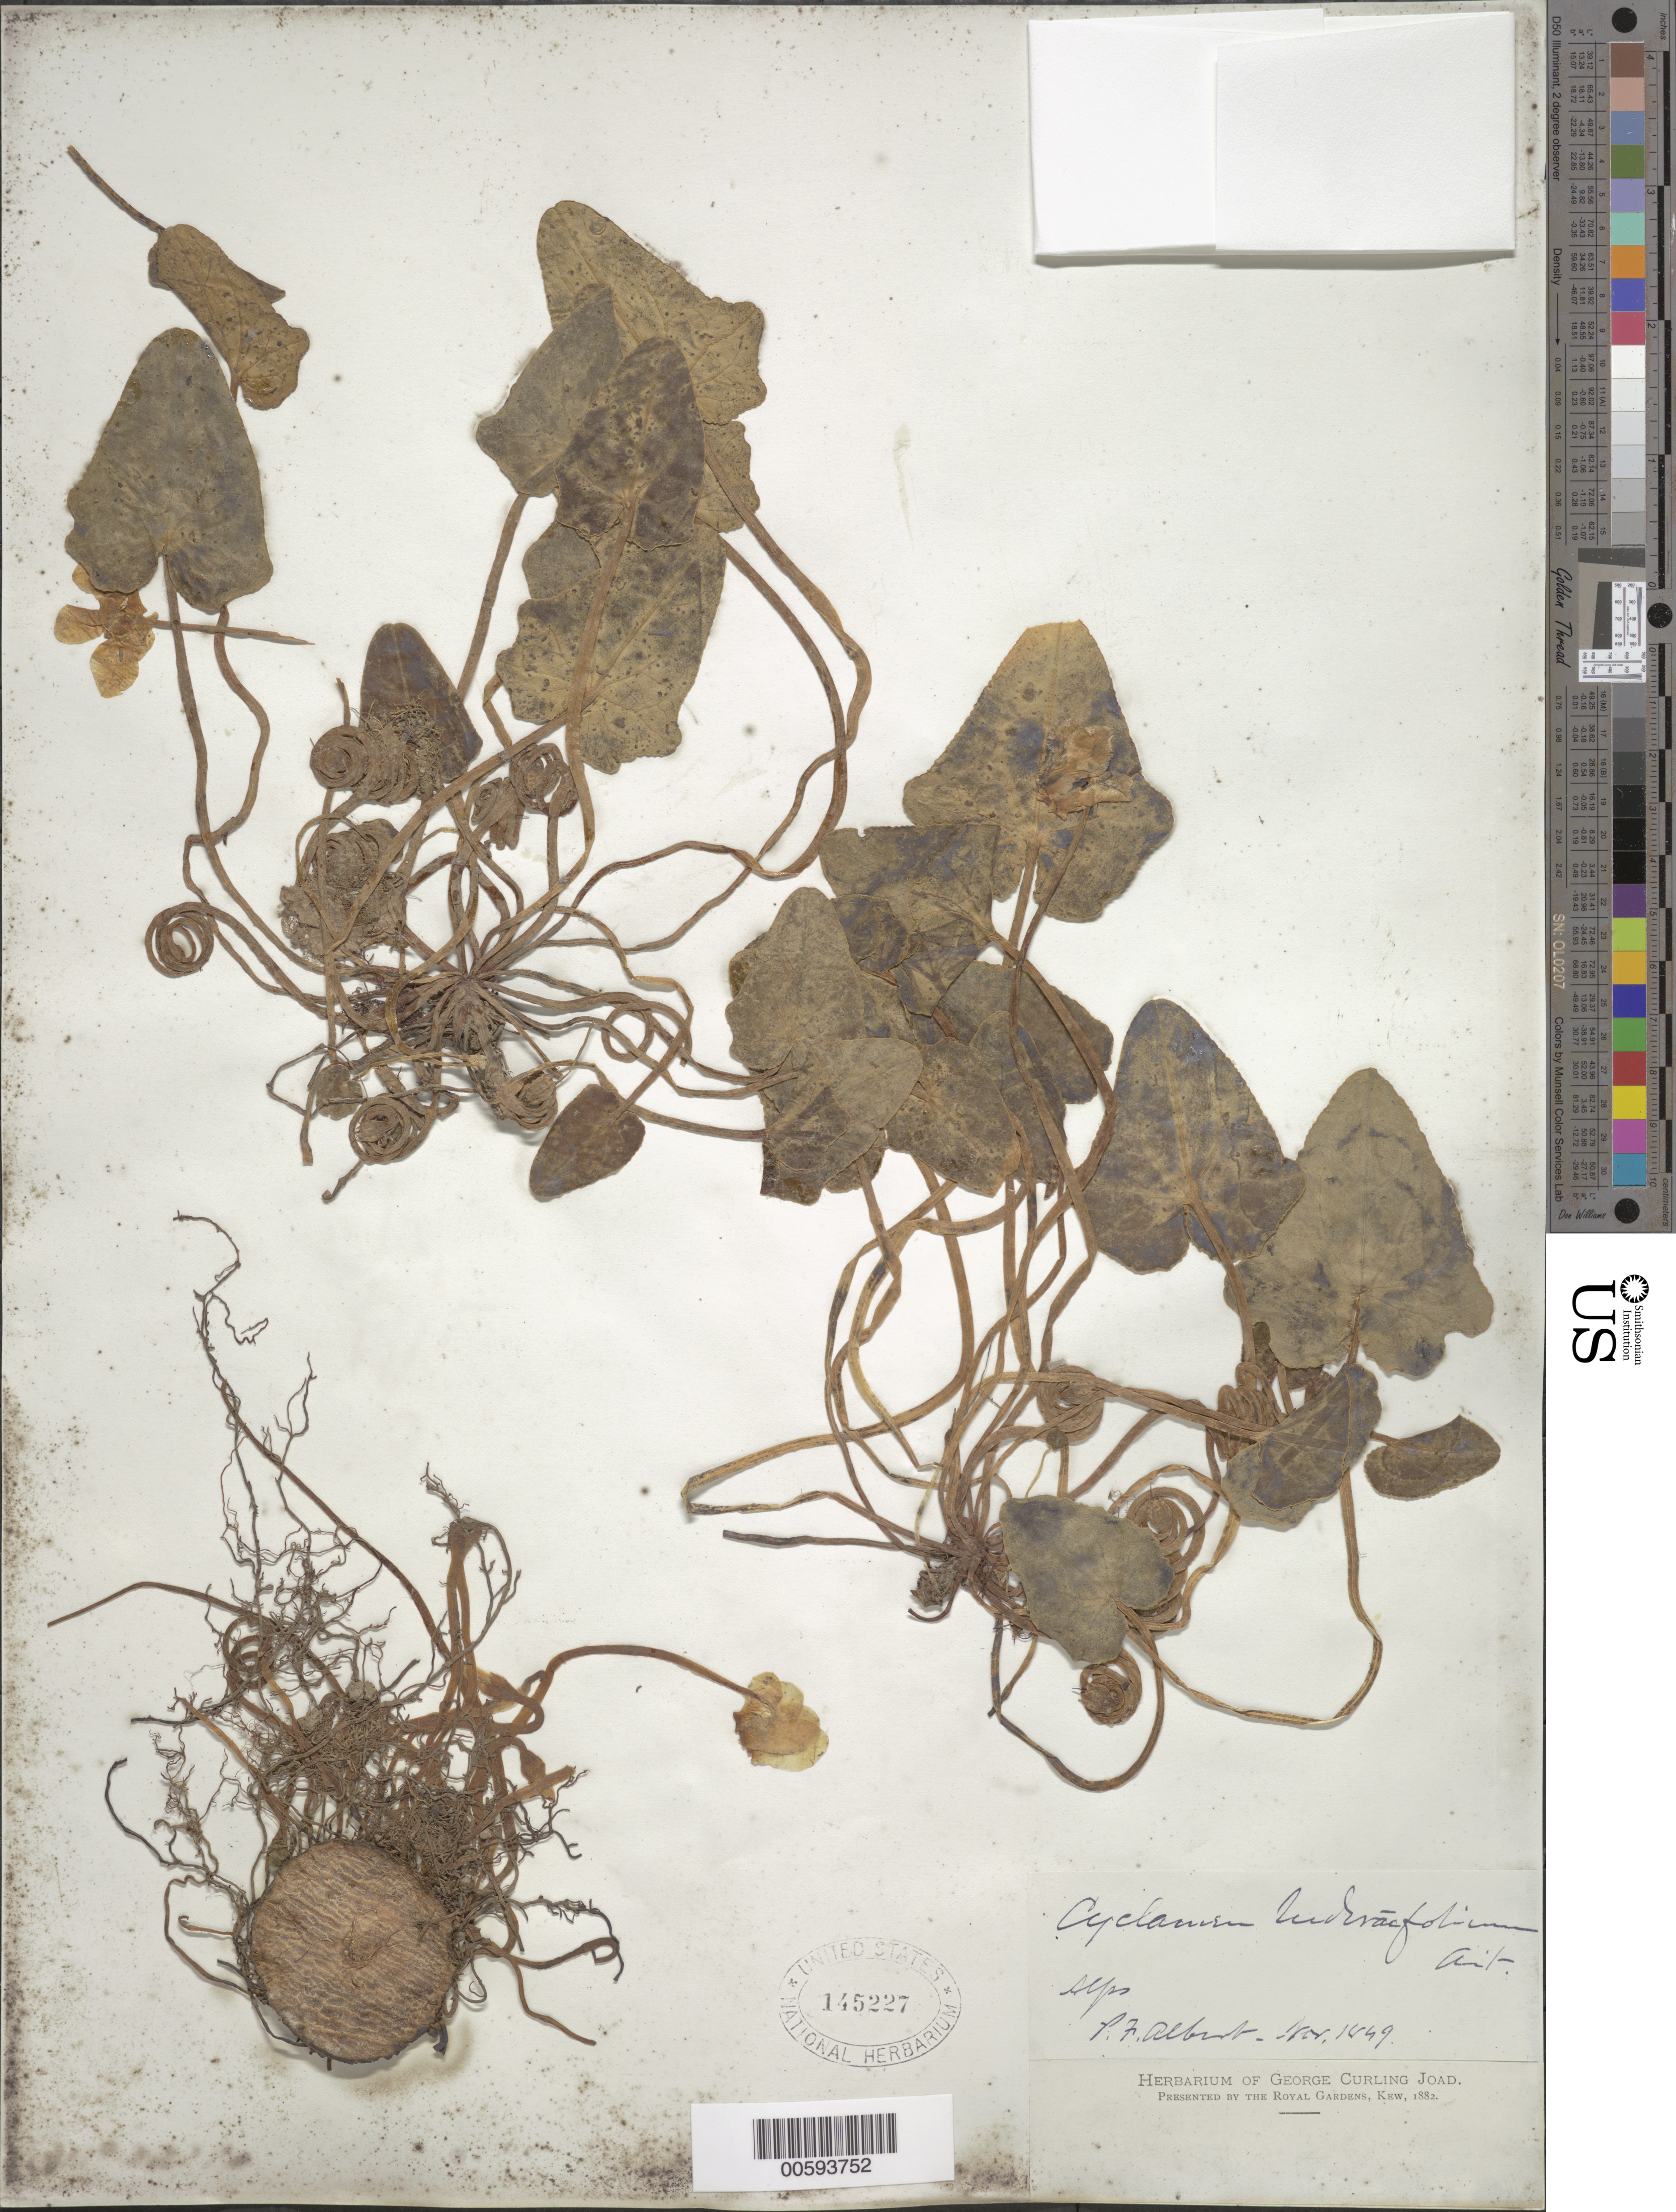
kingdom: Plantae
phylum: Tracheophyta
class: Magnoliopsida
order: Ericales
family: Primulaceae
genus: Cyclamen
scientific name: Cyclamen hederifolium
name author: Aiton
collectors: P. F. Albert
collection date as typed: Nov 1849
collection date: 1849-11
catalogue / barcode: US 145227